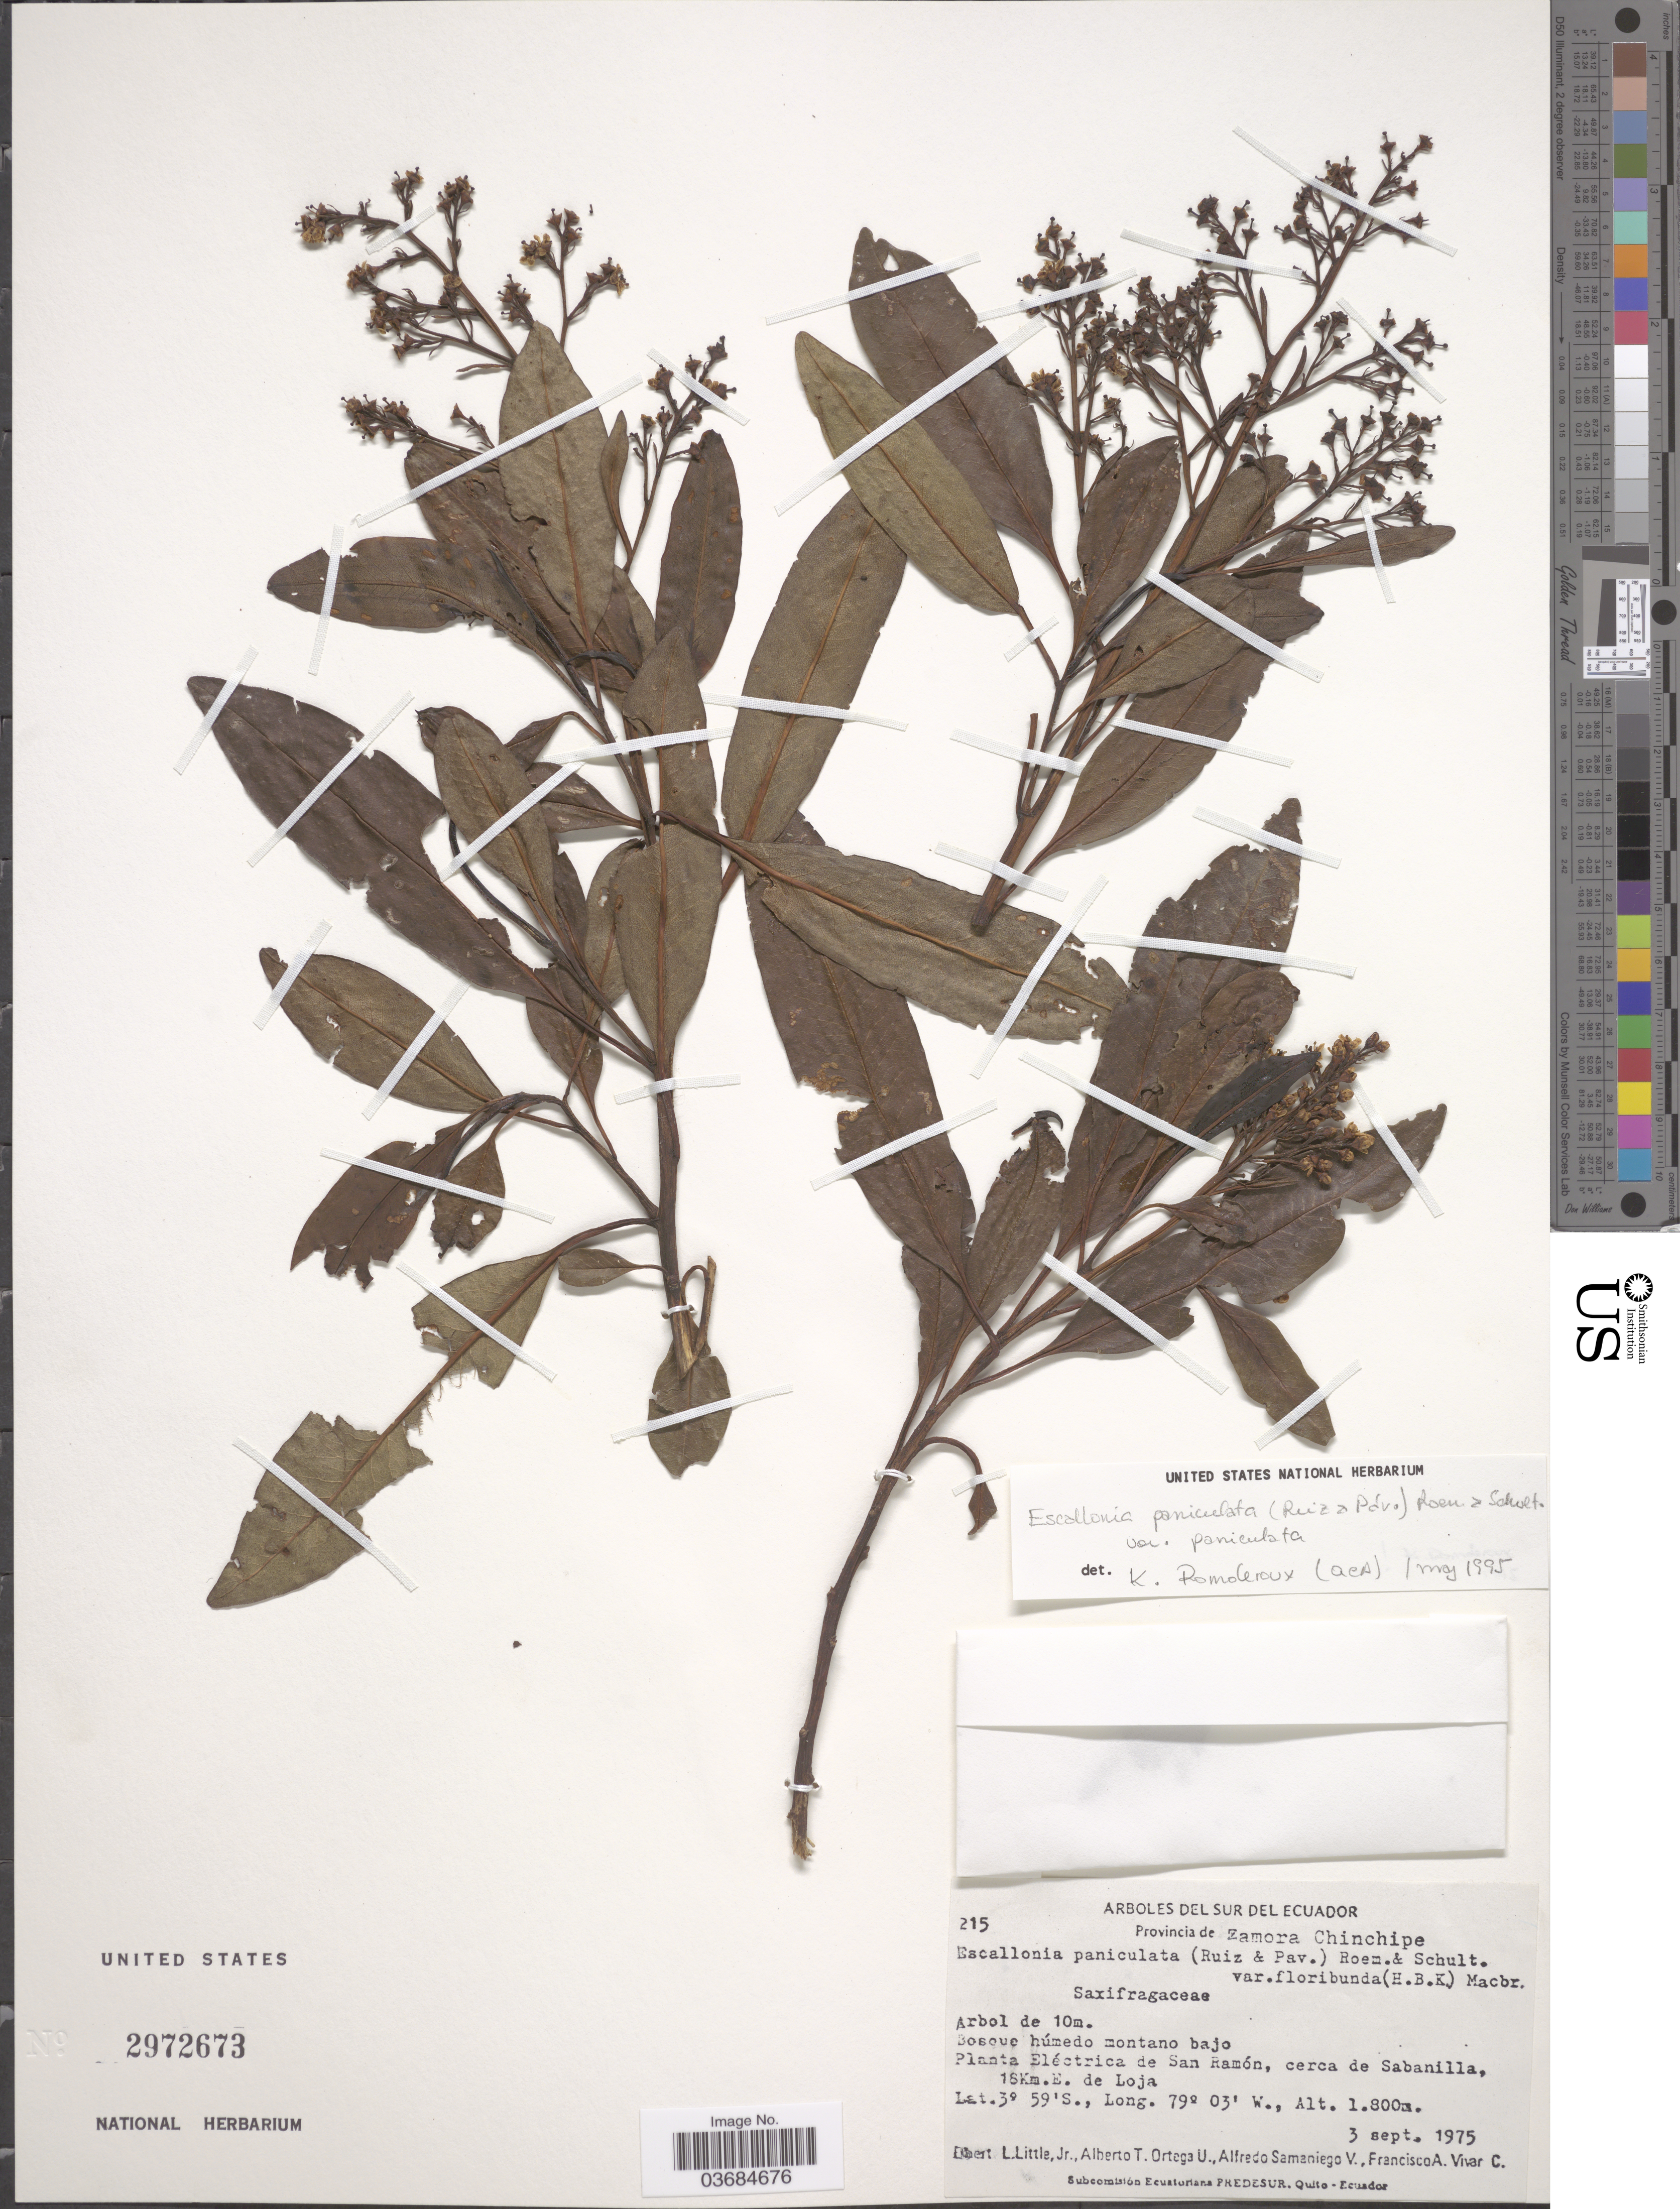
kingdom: Plantae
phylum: Tracheophyta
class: Magnoliopsida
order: Escalloniales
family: Escalloniaceae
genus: Escallonia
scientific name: Escallonia paniculata var. paniculata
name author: (Ruiz & Pav.) Roem. & Schult.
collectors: E. L. Little, A. T. Ortega U., A. Samaniego V. & F. A. Vivar C.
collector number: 215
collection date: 1975-09-03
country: Ecuador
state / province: Zamora-Chinchipe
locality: Planta Eléctrica de San Ramón, cerca de Sabanilla, 15Km. E. de Loja.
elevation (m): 1800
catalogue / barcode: US 2972673